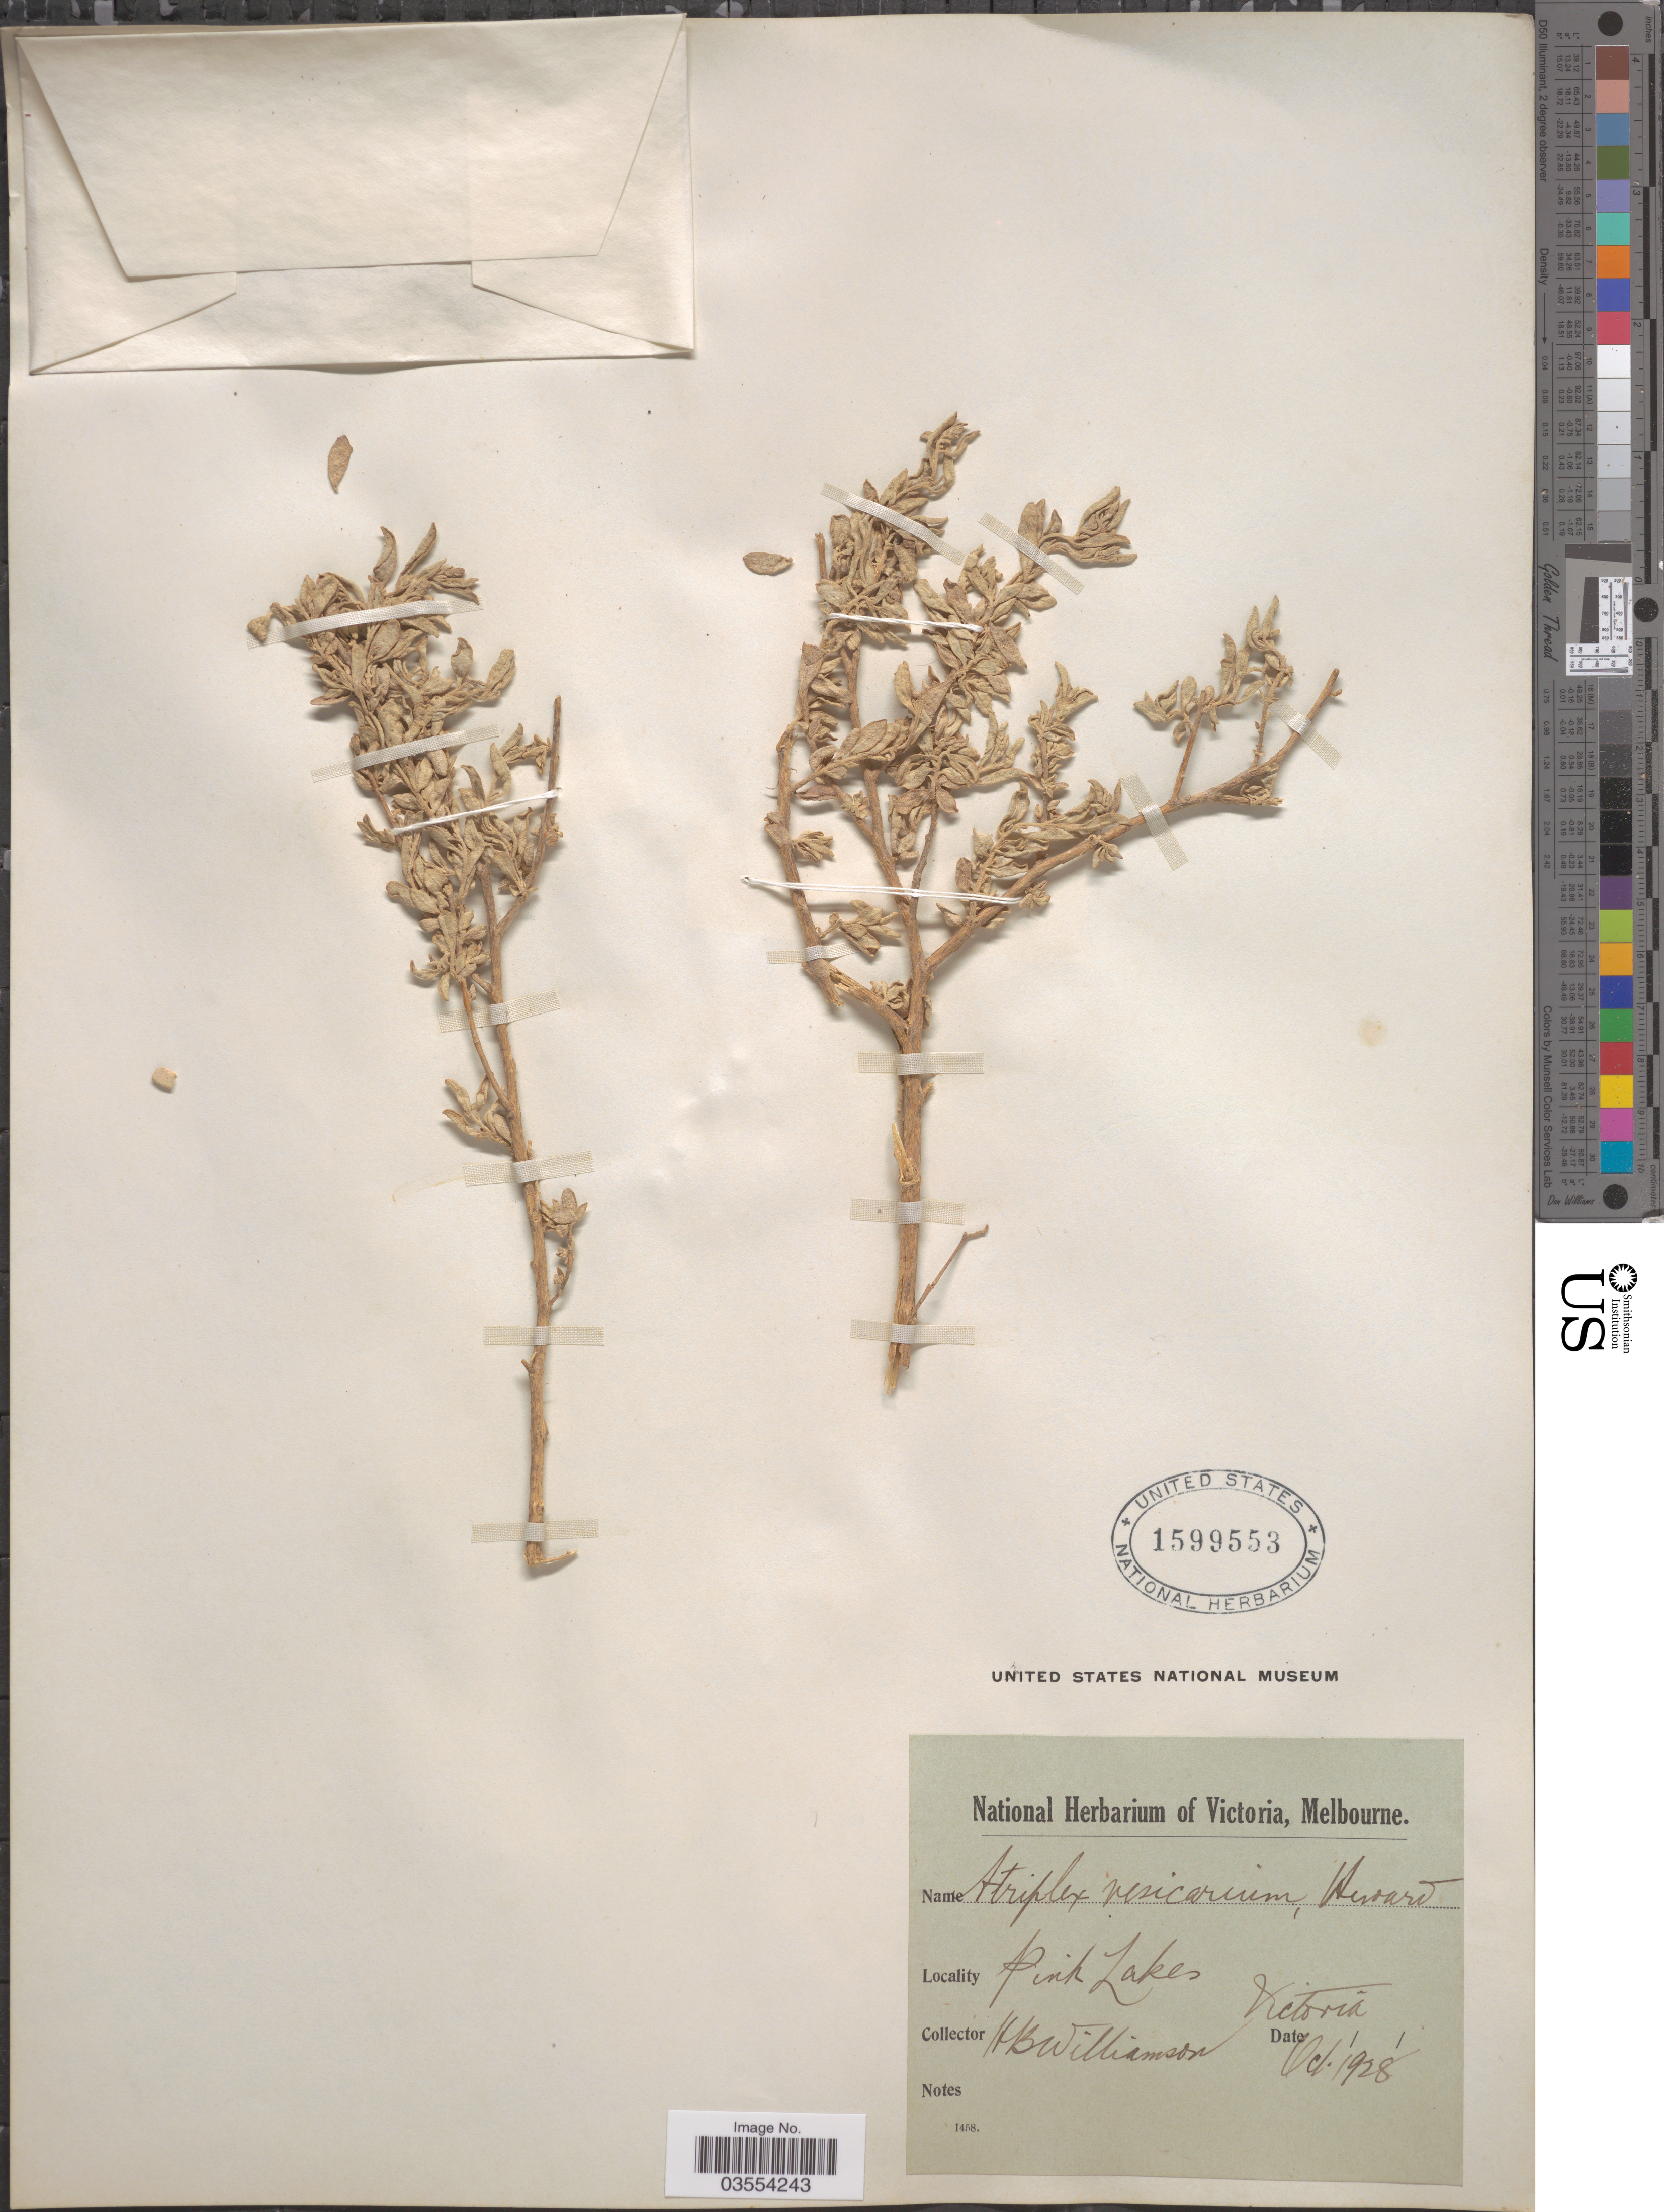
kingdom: Plantae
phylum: Tracheophyta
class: Magnoliopsida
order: Caryophyllales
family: Amaranthaceae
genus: Atriplex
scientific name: Atriplex vesicaria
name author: Heward ex Benth.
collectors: H. Williamson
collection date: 1928-10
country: Australia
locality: Pink Lakes, Victoria.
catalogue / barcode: US 1599553